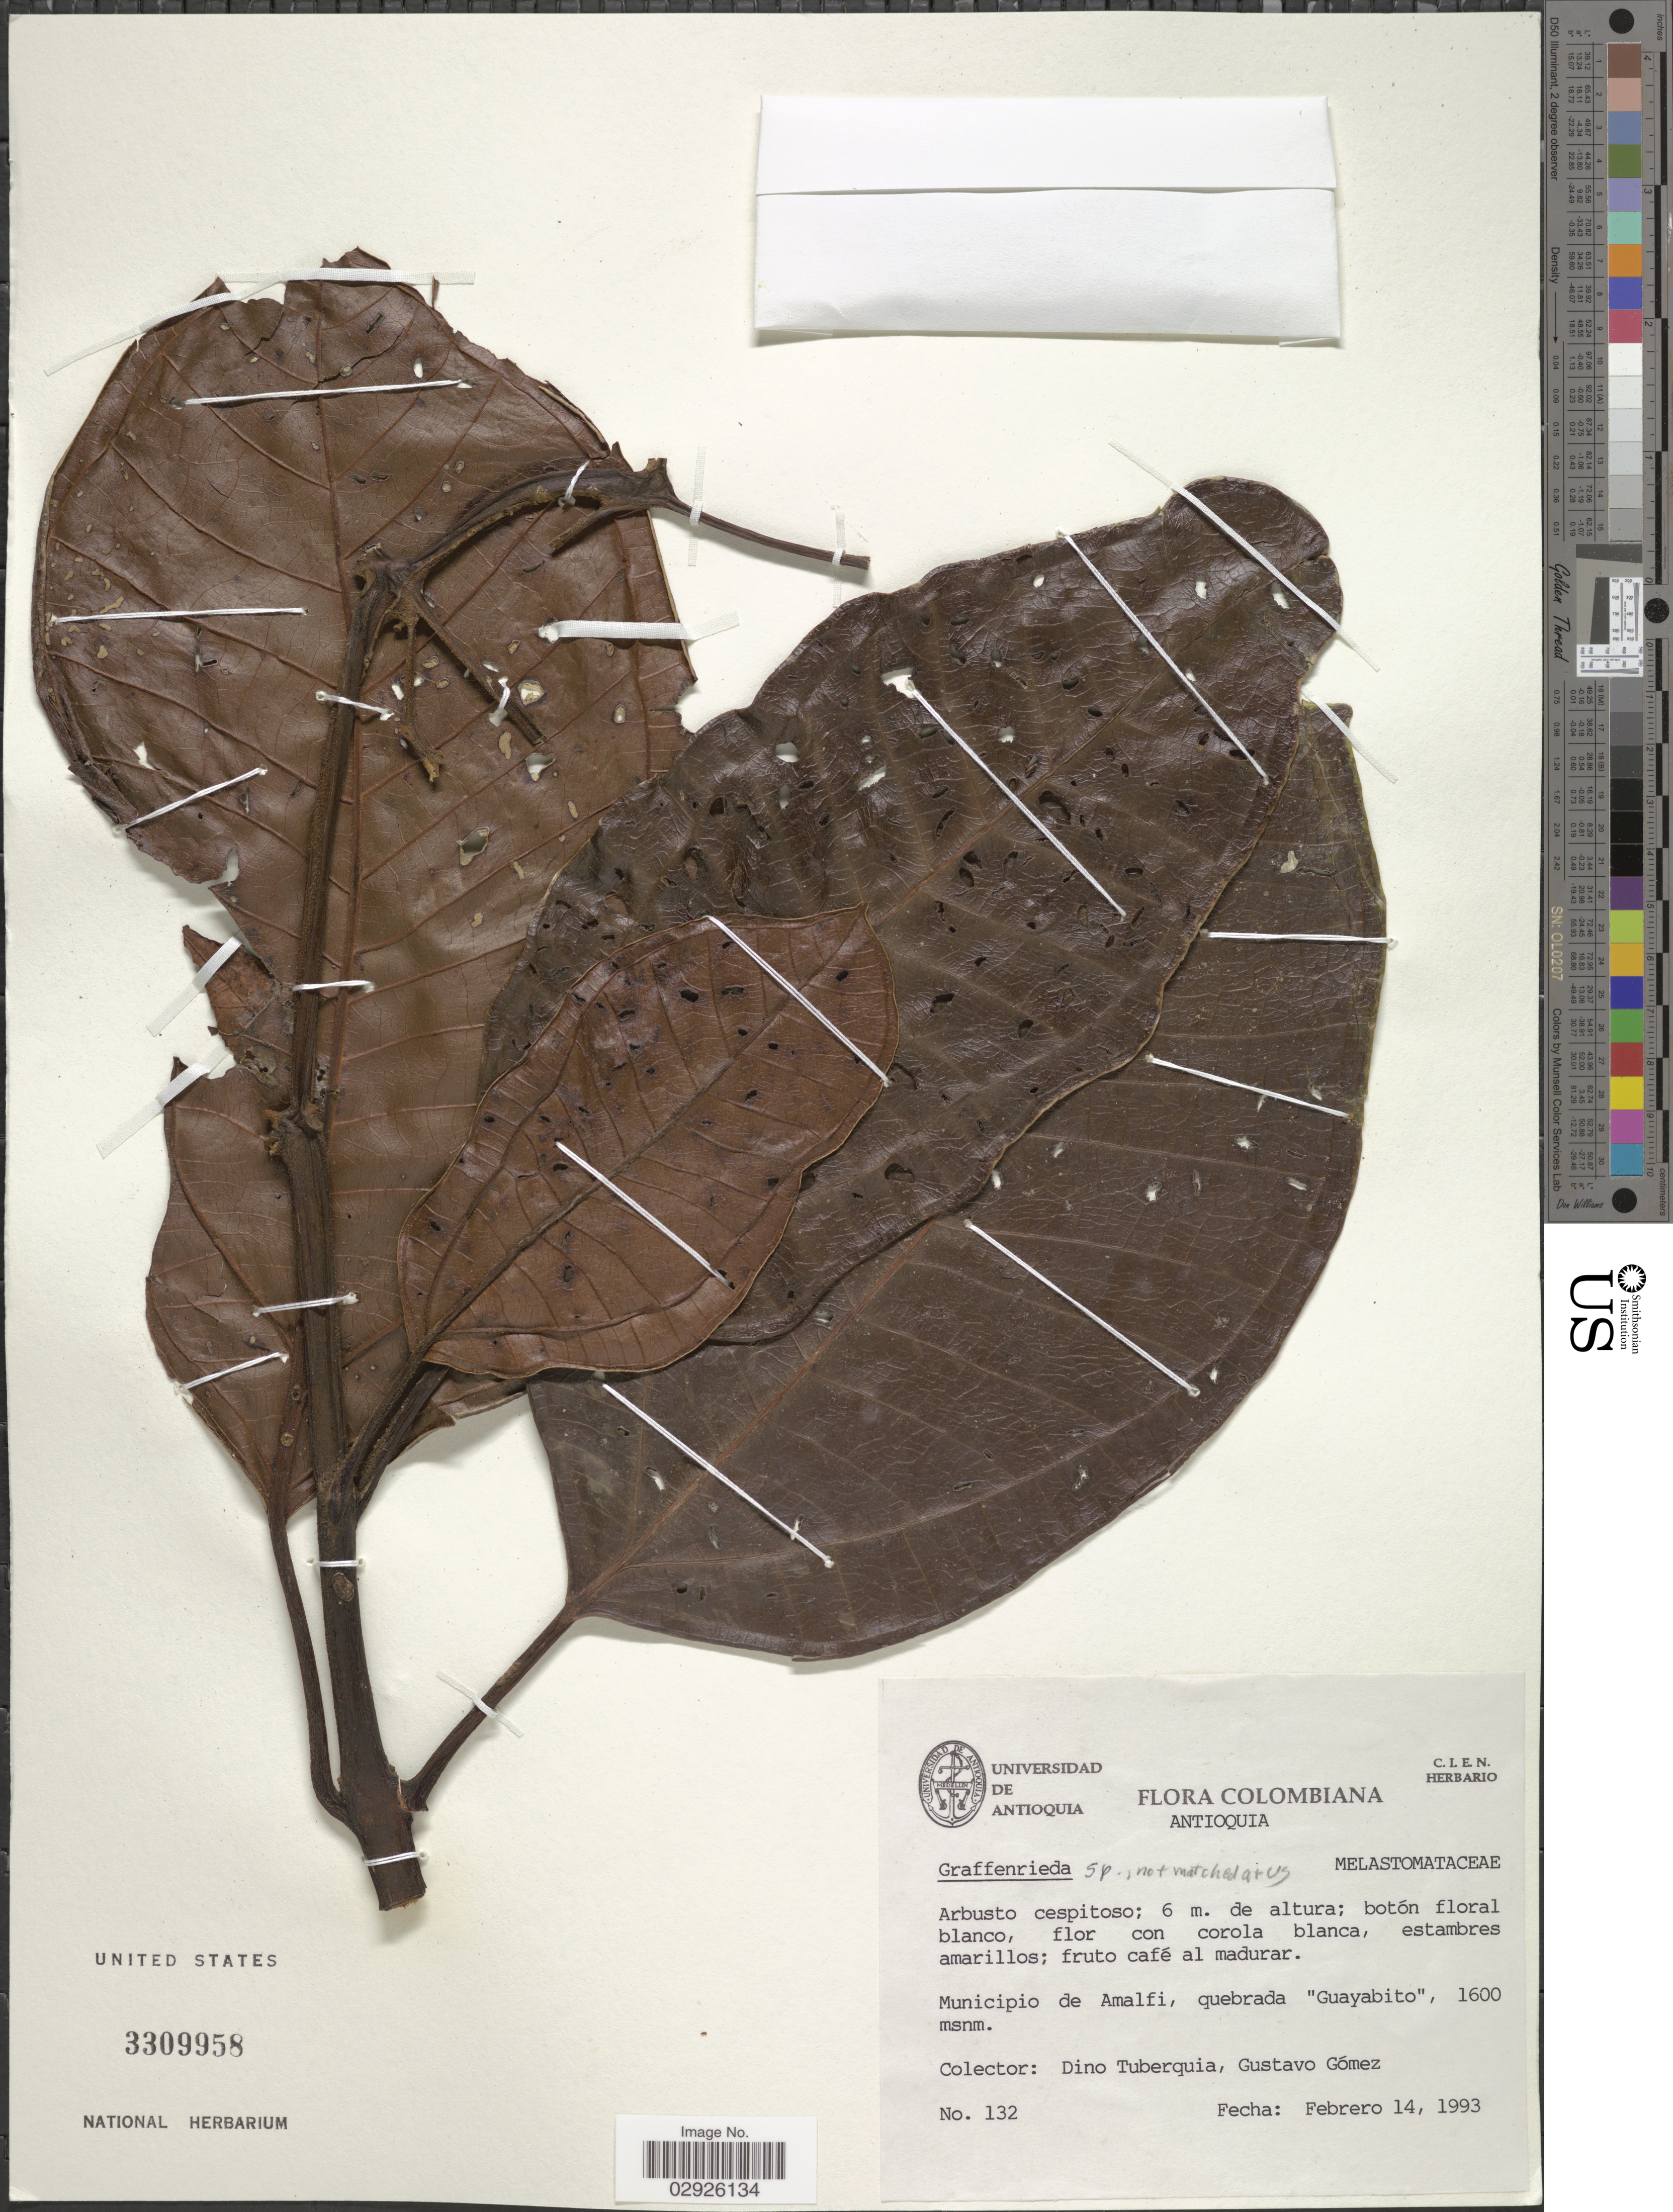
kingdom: Plantae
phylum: Tracheophyta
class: Magnoliopsida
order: Myrtales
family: Melastomataceae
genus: Graffenrieda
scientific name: Graffenrieda sp.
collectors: D. Tuberquia & G. Gomez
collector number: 132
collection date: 1993-02-14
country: Colombia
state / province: Antioquia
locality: Municipio de Amalfi, quebrada "Guayabito".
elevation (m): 1600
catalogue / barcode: US 3309958